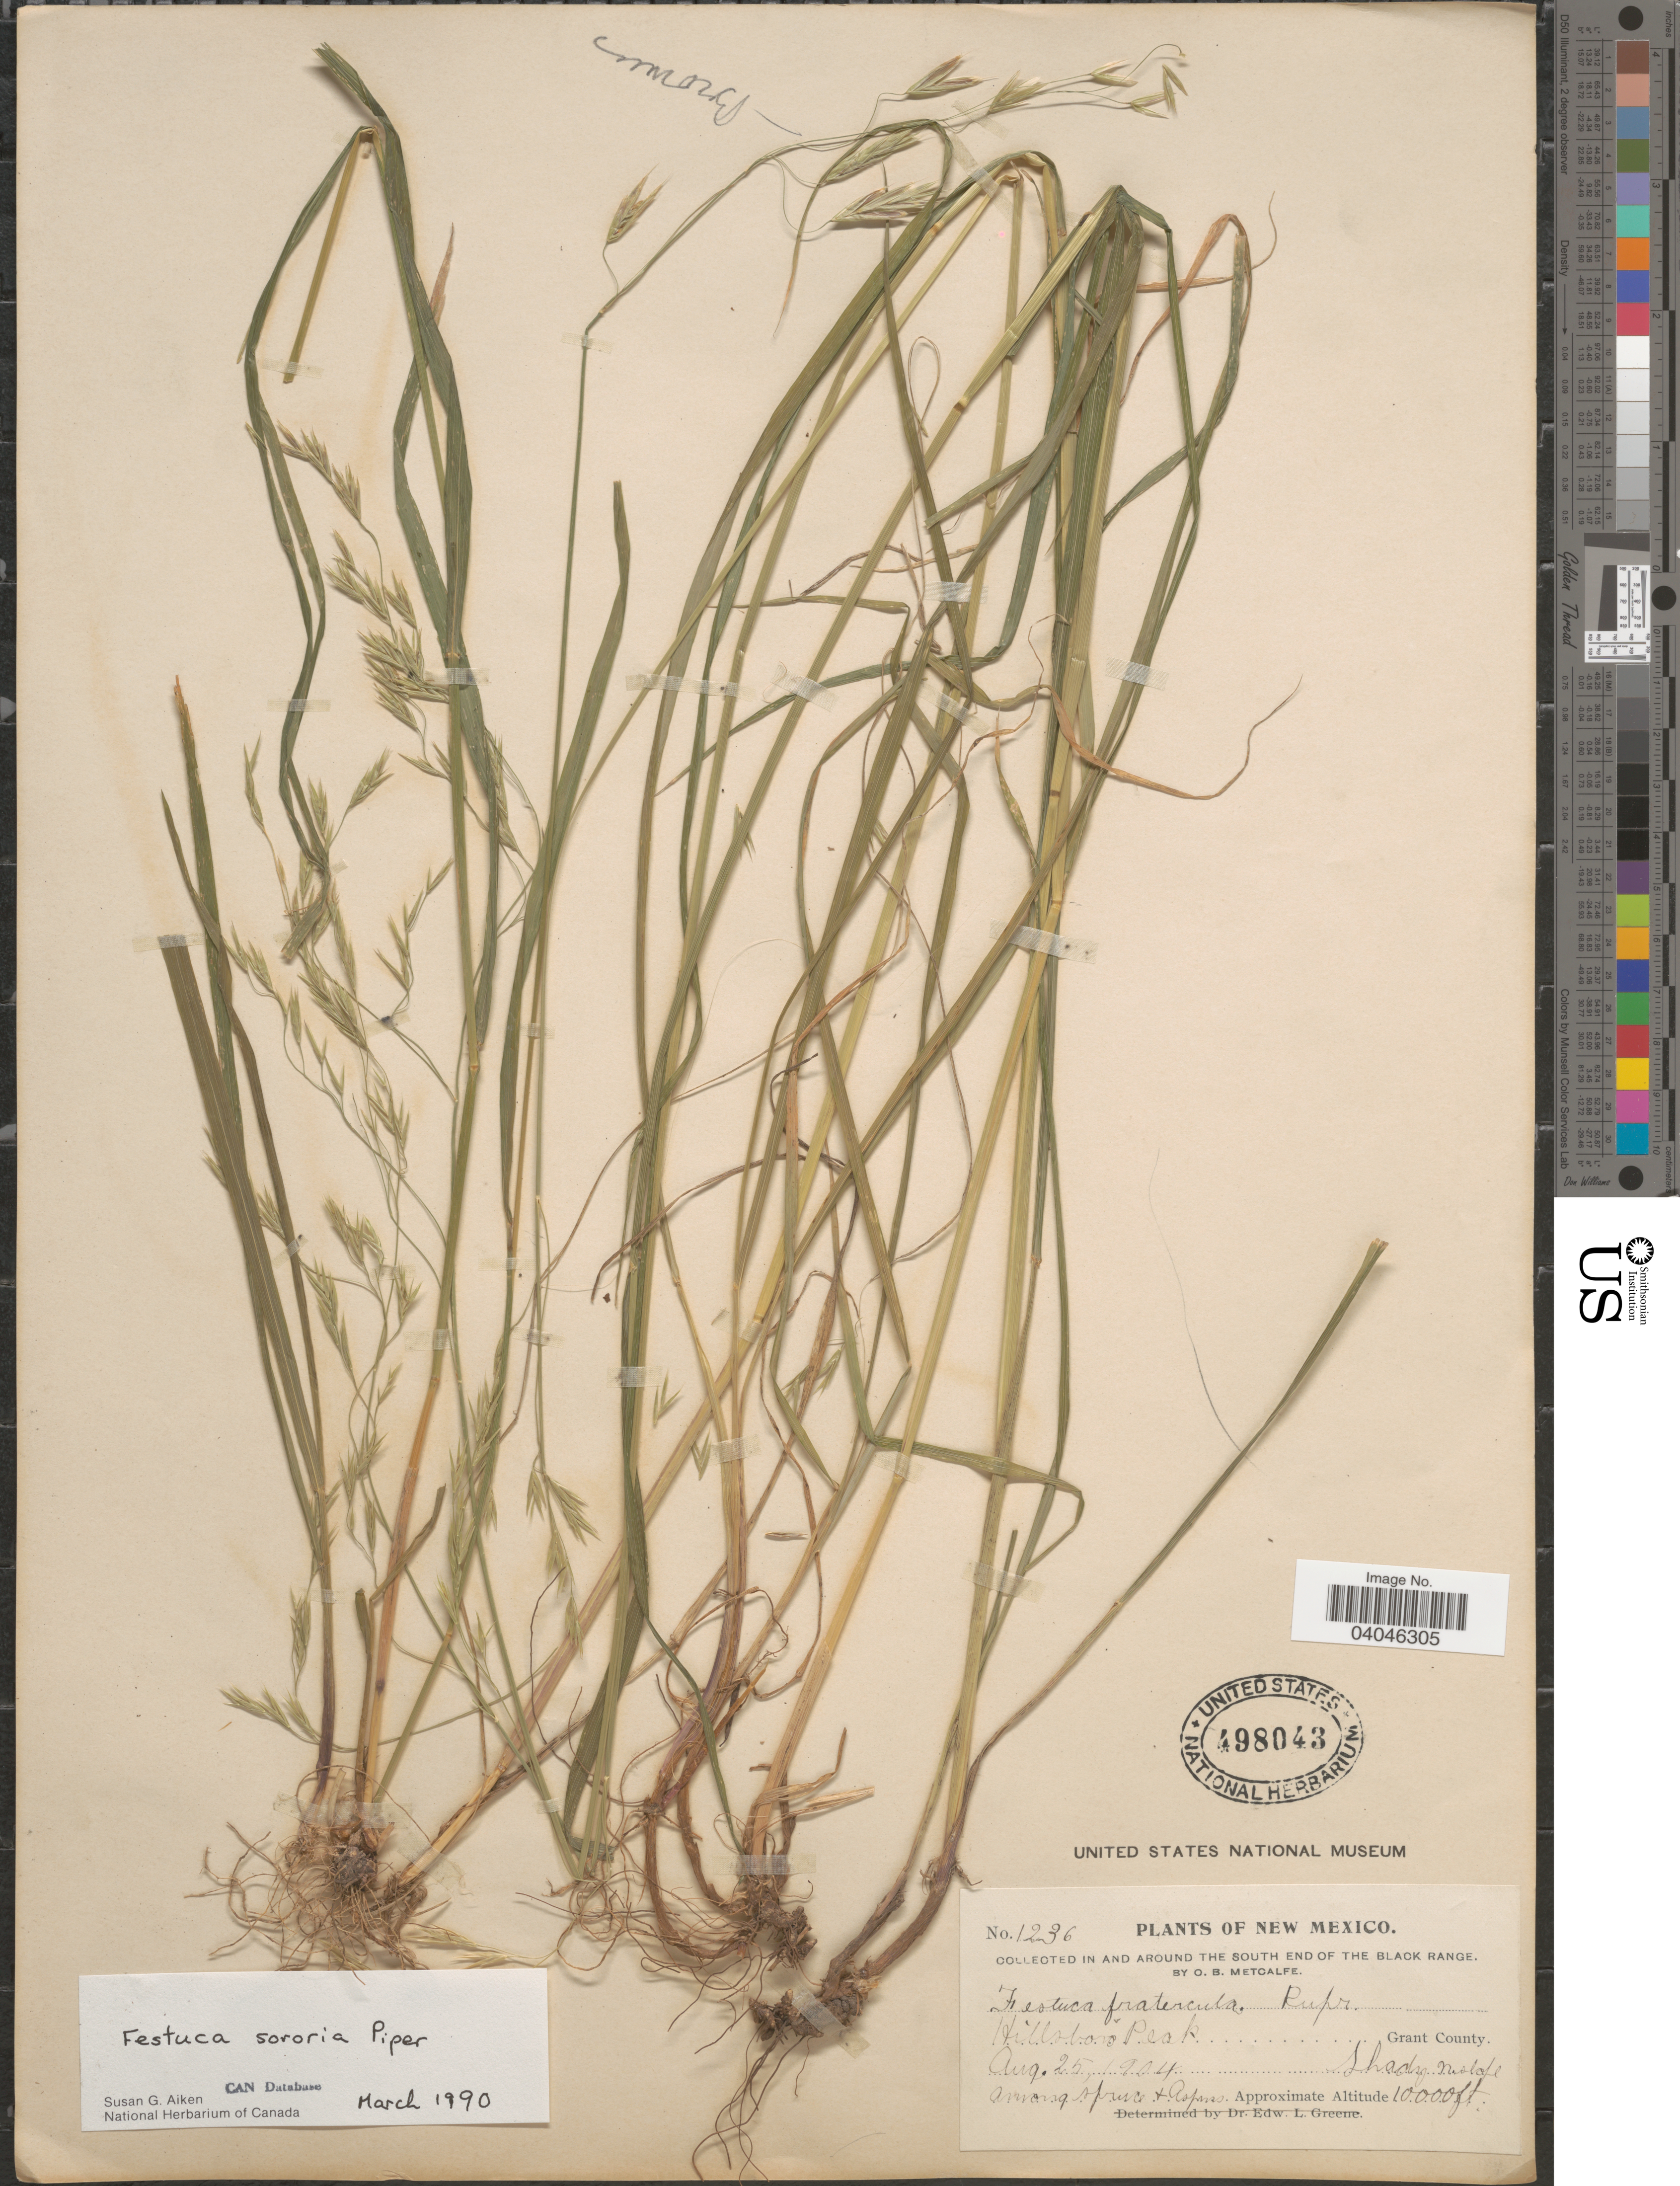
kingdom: Plantae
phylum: Tracheophyta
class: Liliopsida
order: Poales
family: Poaceae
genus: Festuca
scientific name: Festuca sororia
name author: Piper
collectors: O. B. Metcalfe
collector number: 1236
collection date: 1904-08-25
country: United States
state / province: New Mexico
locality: In and around the South End of the Black Range. Hillsboro Peak. Grant County.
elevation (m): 3048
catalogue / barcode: US 498043